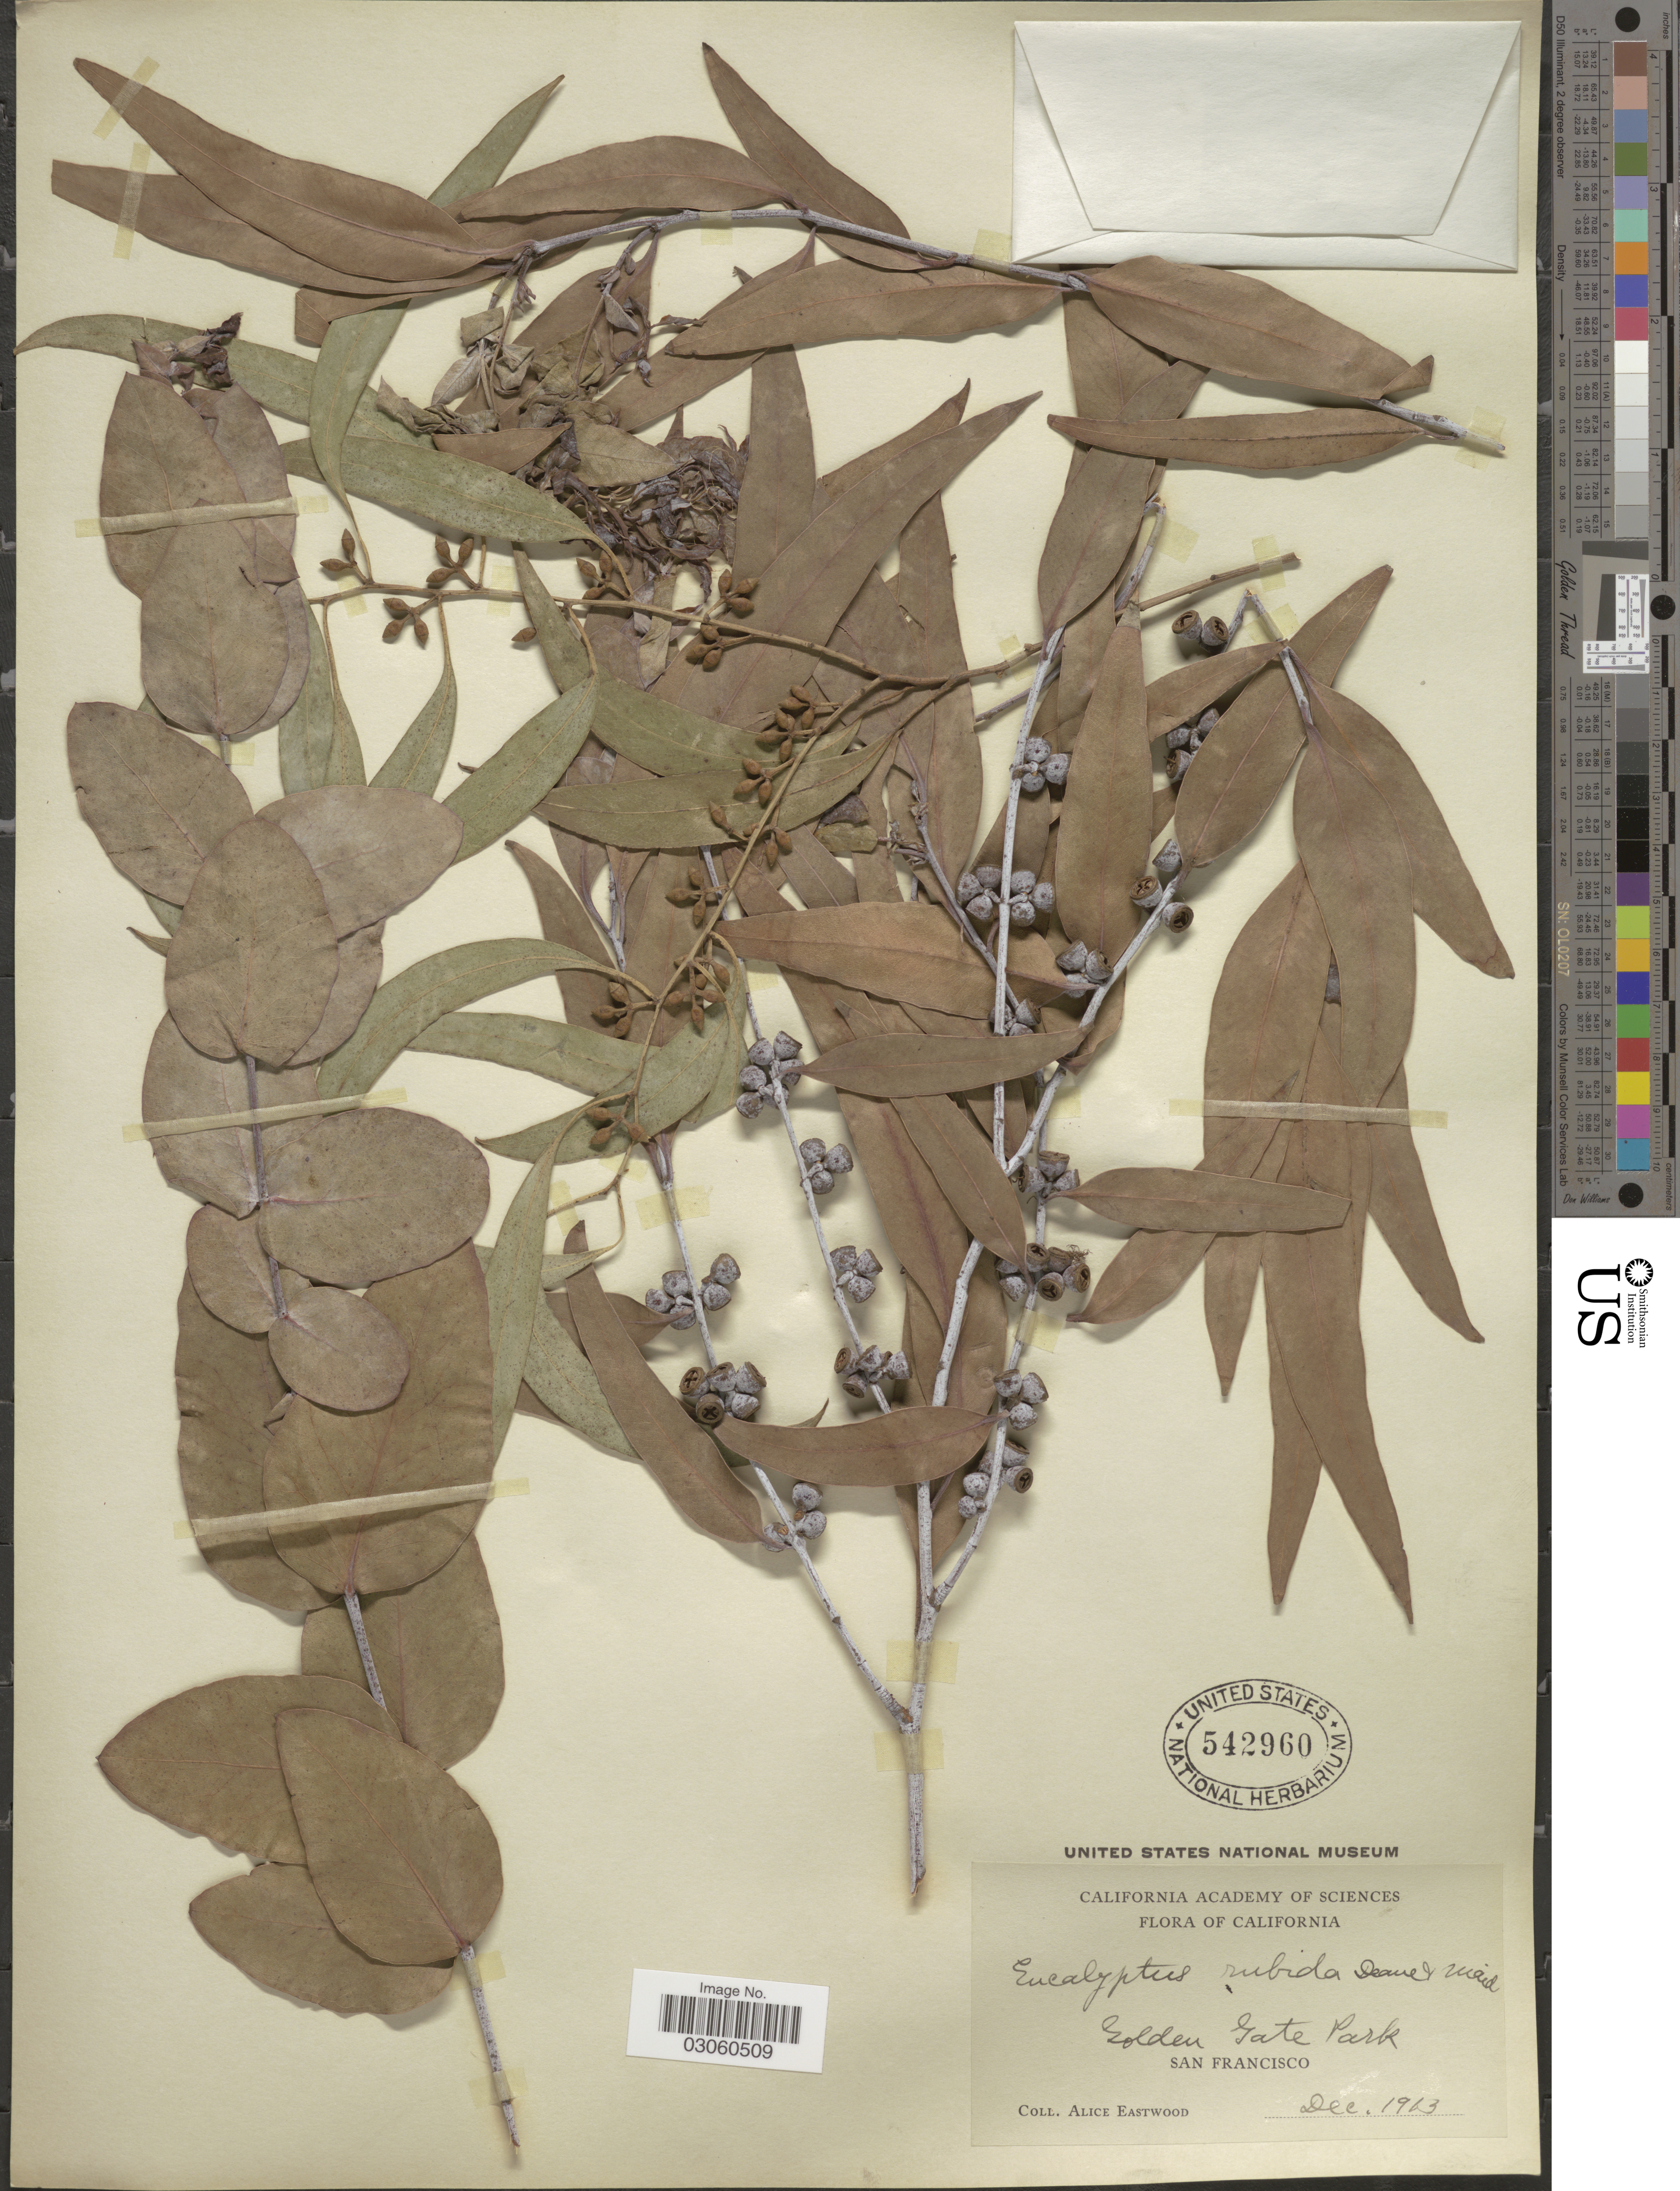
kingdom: Plantae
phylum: Tracheophyta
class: Magnoliopsida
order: Myrtales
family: Myrtaceae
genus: Eucalyptus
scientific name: Eucalyptus rubida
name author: H. Deane & Maiden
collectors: A. Eastwood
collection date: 1913-12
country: United States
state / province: California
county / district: San Francisco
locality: Golden Gate Park. San Francisco.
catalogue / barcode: US 542960